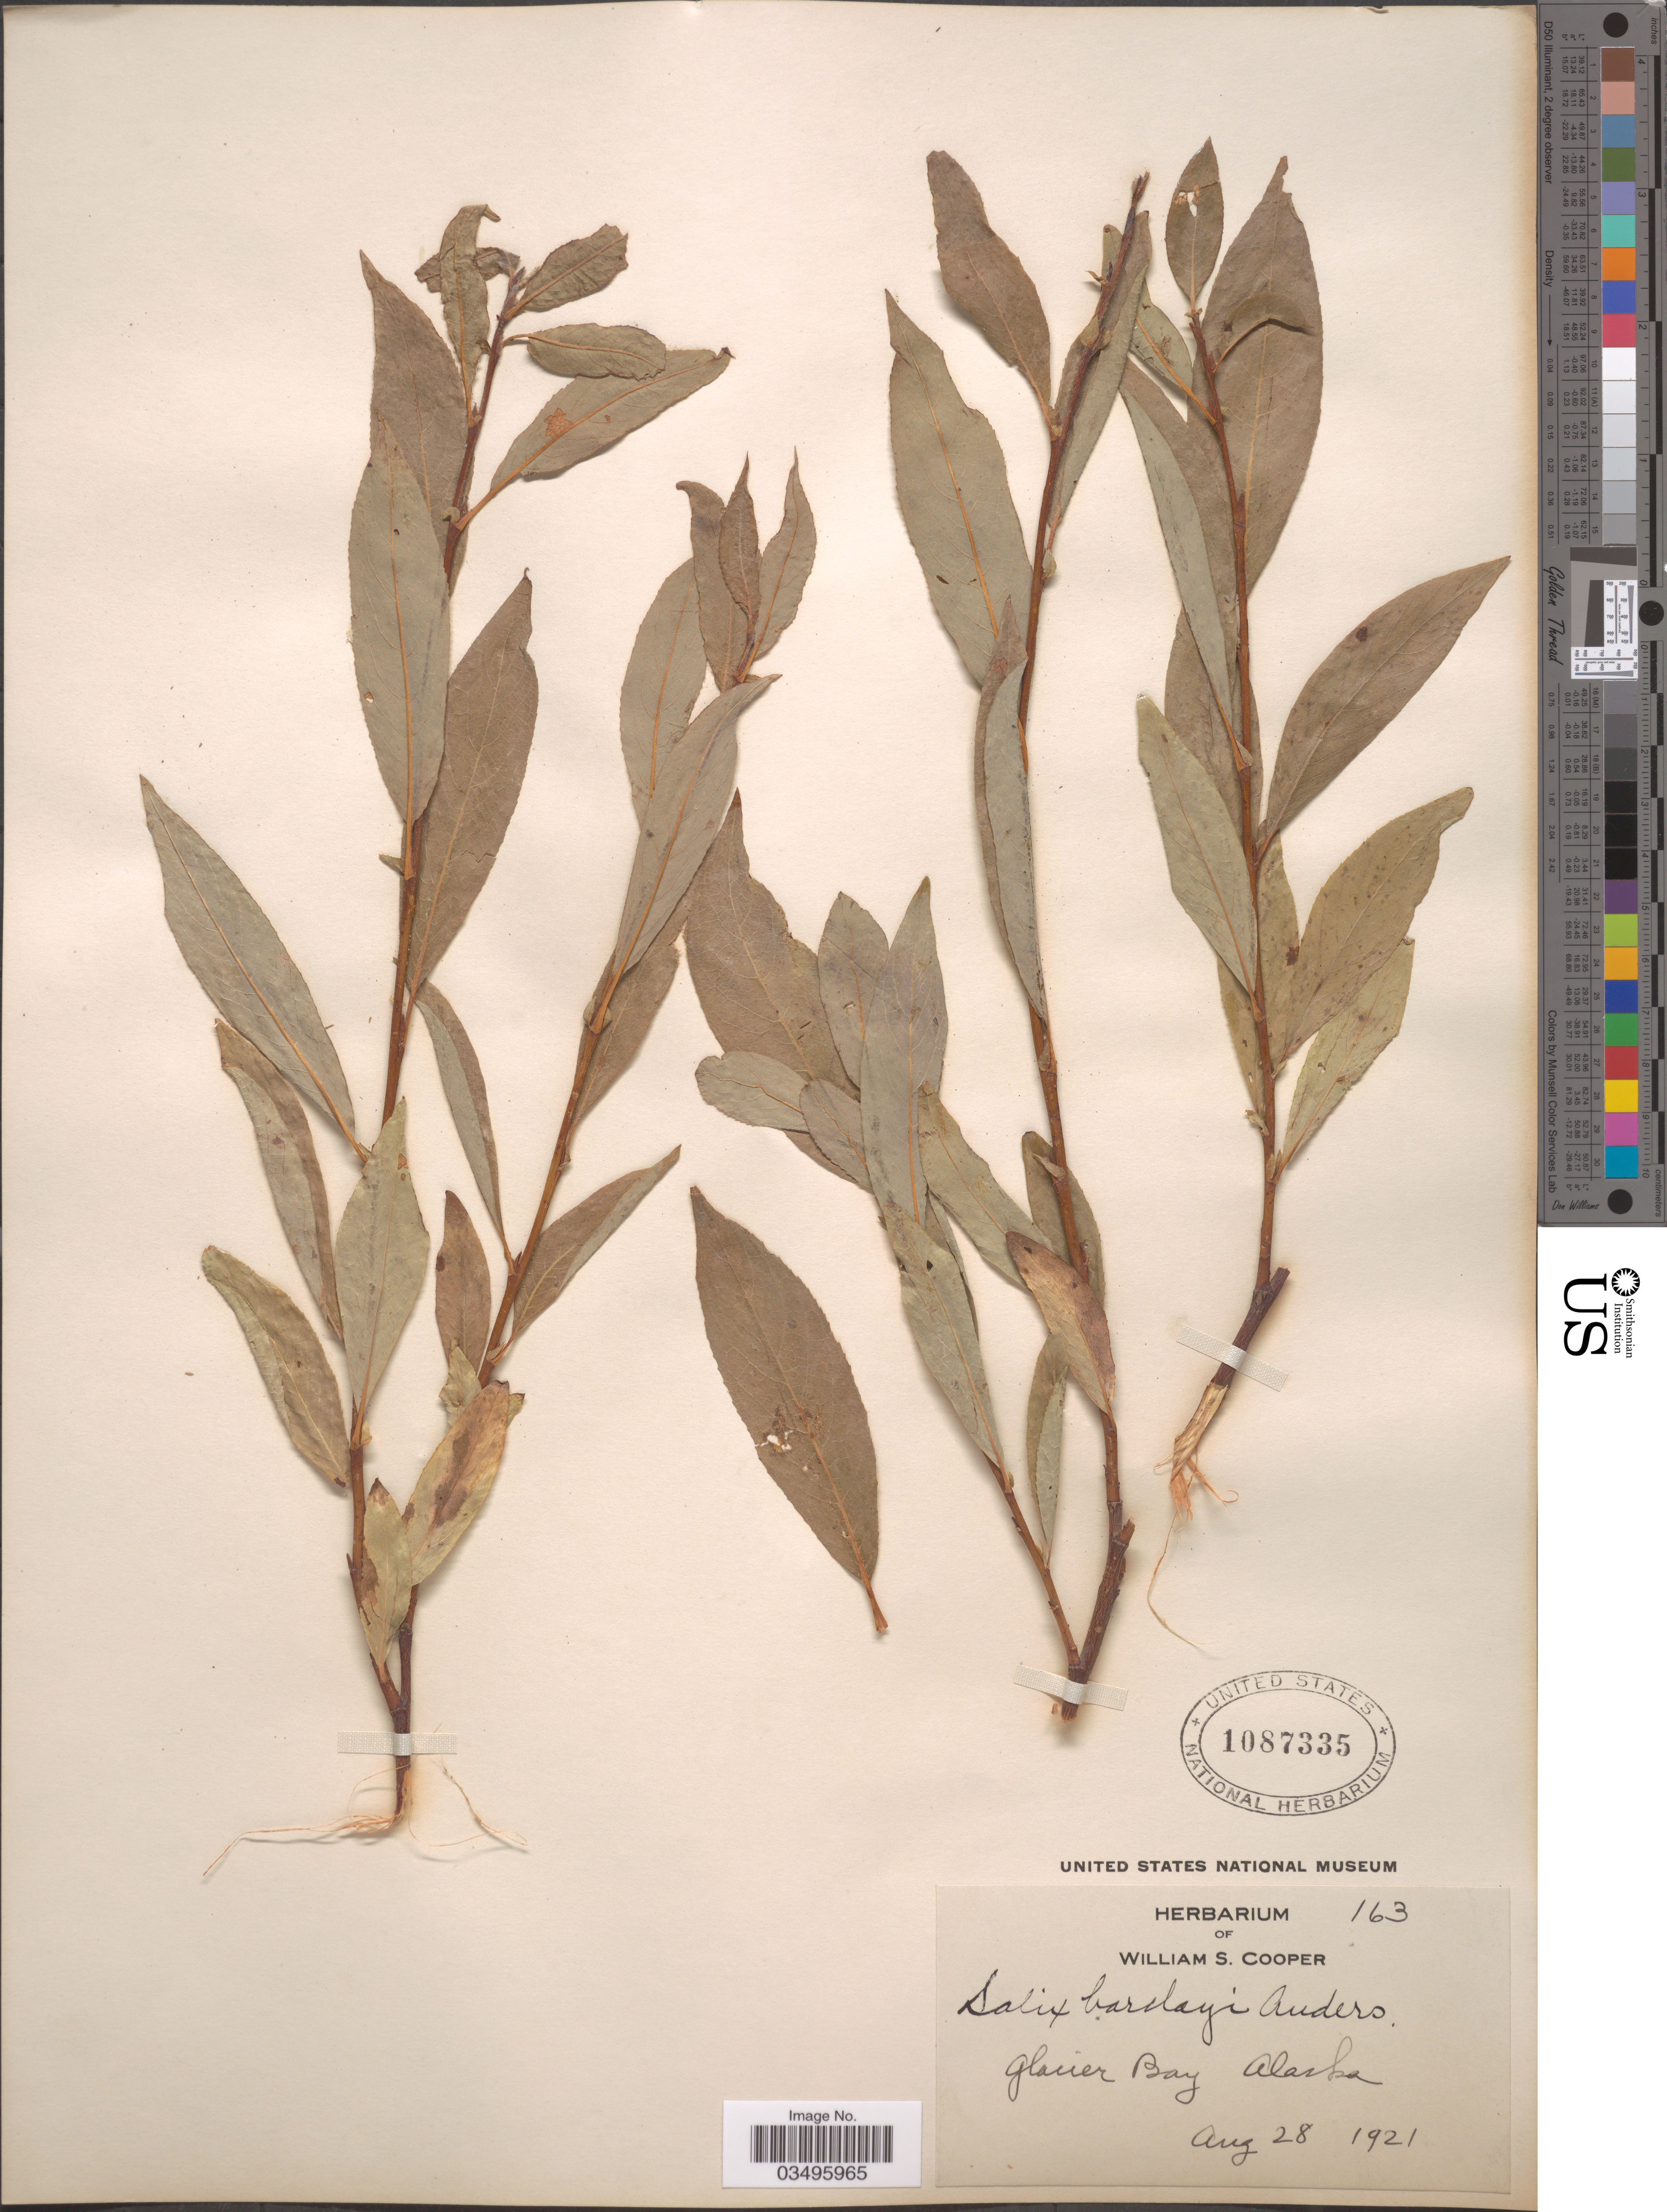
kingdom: Plantae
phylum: Tracheophyta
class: Magnoliopsida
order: Malpighiales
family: Salicaceae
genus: Salix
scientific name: Salix barclayi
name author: Andersson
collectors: ex Herb. William S. Cooper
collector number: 163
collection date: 1921-08-28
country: United States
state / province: Alaska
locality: Glacier Bay.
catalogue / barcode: US 1087335